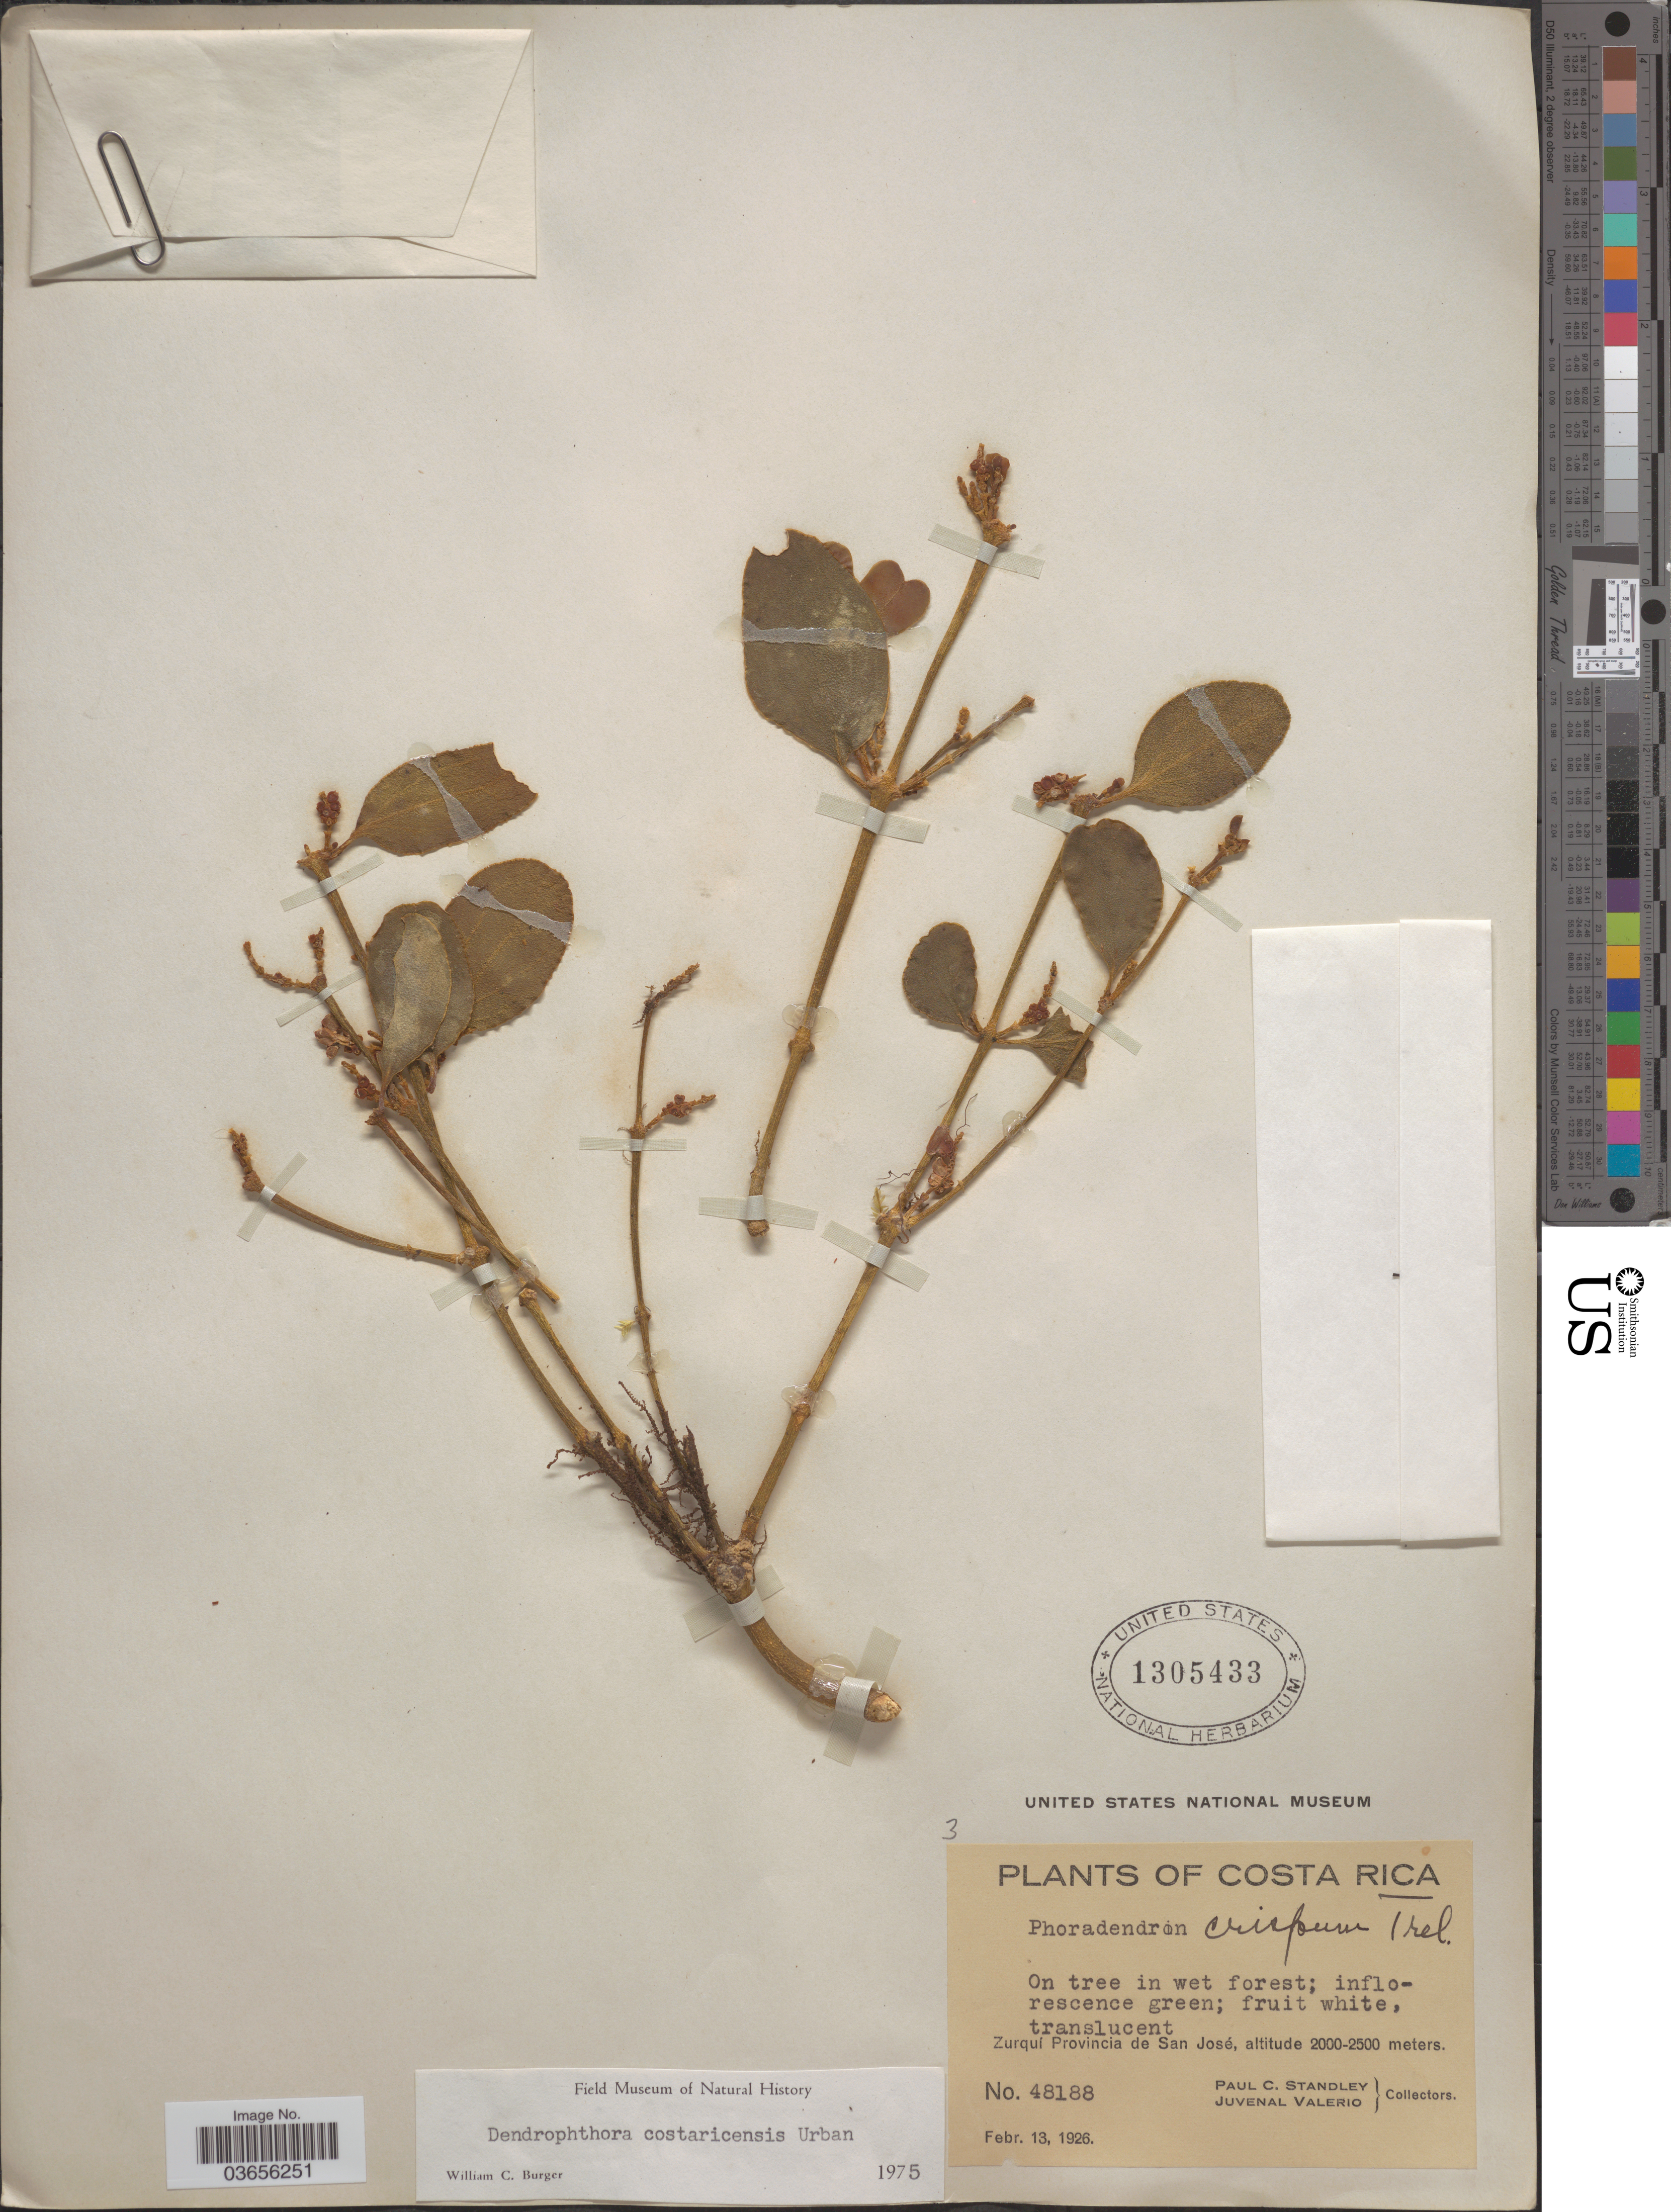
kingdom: Plantae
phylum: Tracheophyta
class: Magnoliopsida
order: Santalales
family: Viscaceae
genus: Dendrophthora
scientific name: Dendrophthora costaricensis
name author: Urb.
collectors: P. C. Standley & J. Valerio R.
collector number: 48188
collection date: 1926-02-13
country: Costa Rica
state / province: San José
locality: Zurquí Provincia.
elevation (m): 2000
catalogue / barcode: US 1305433